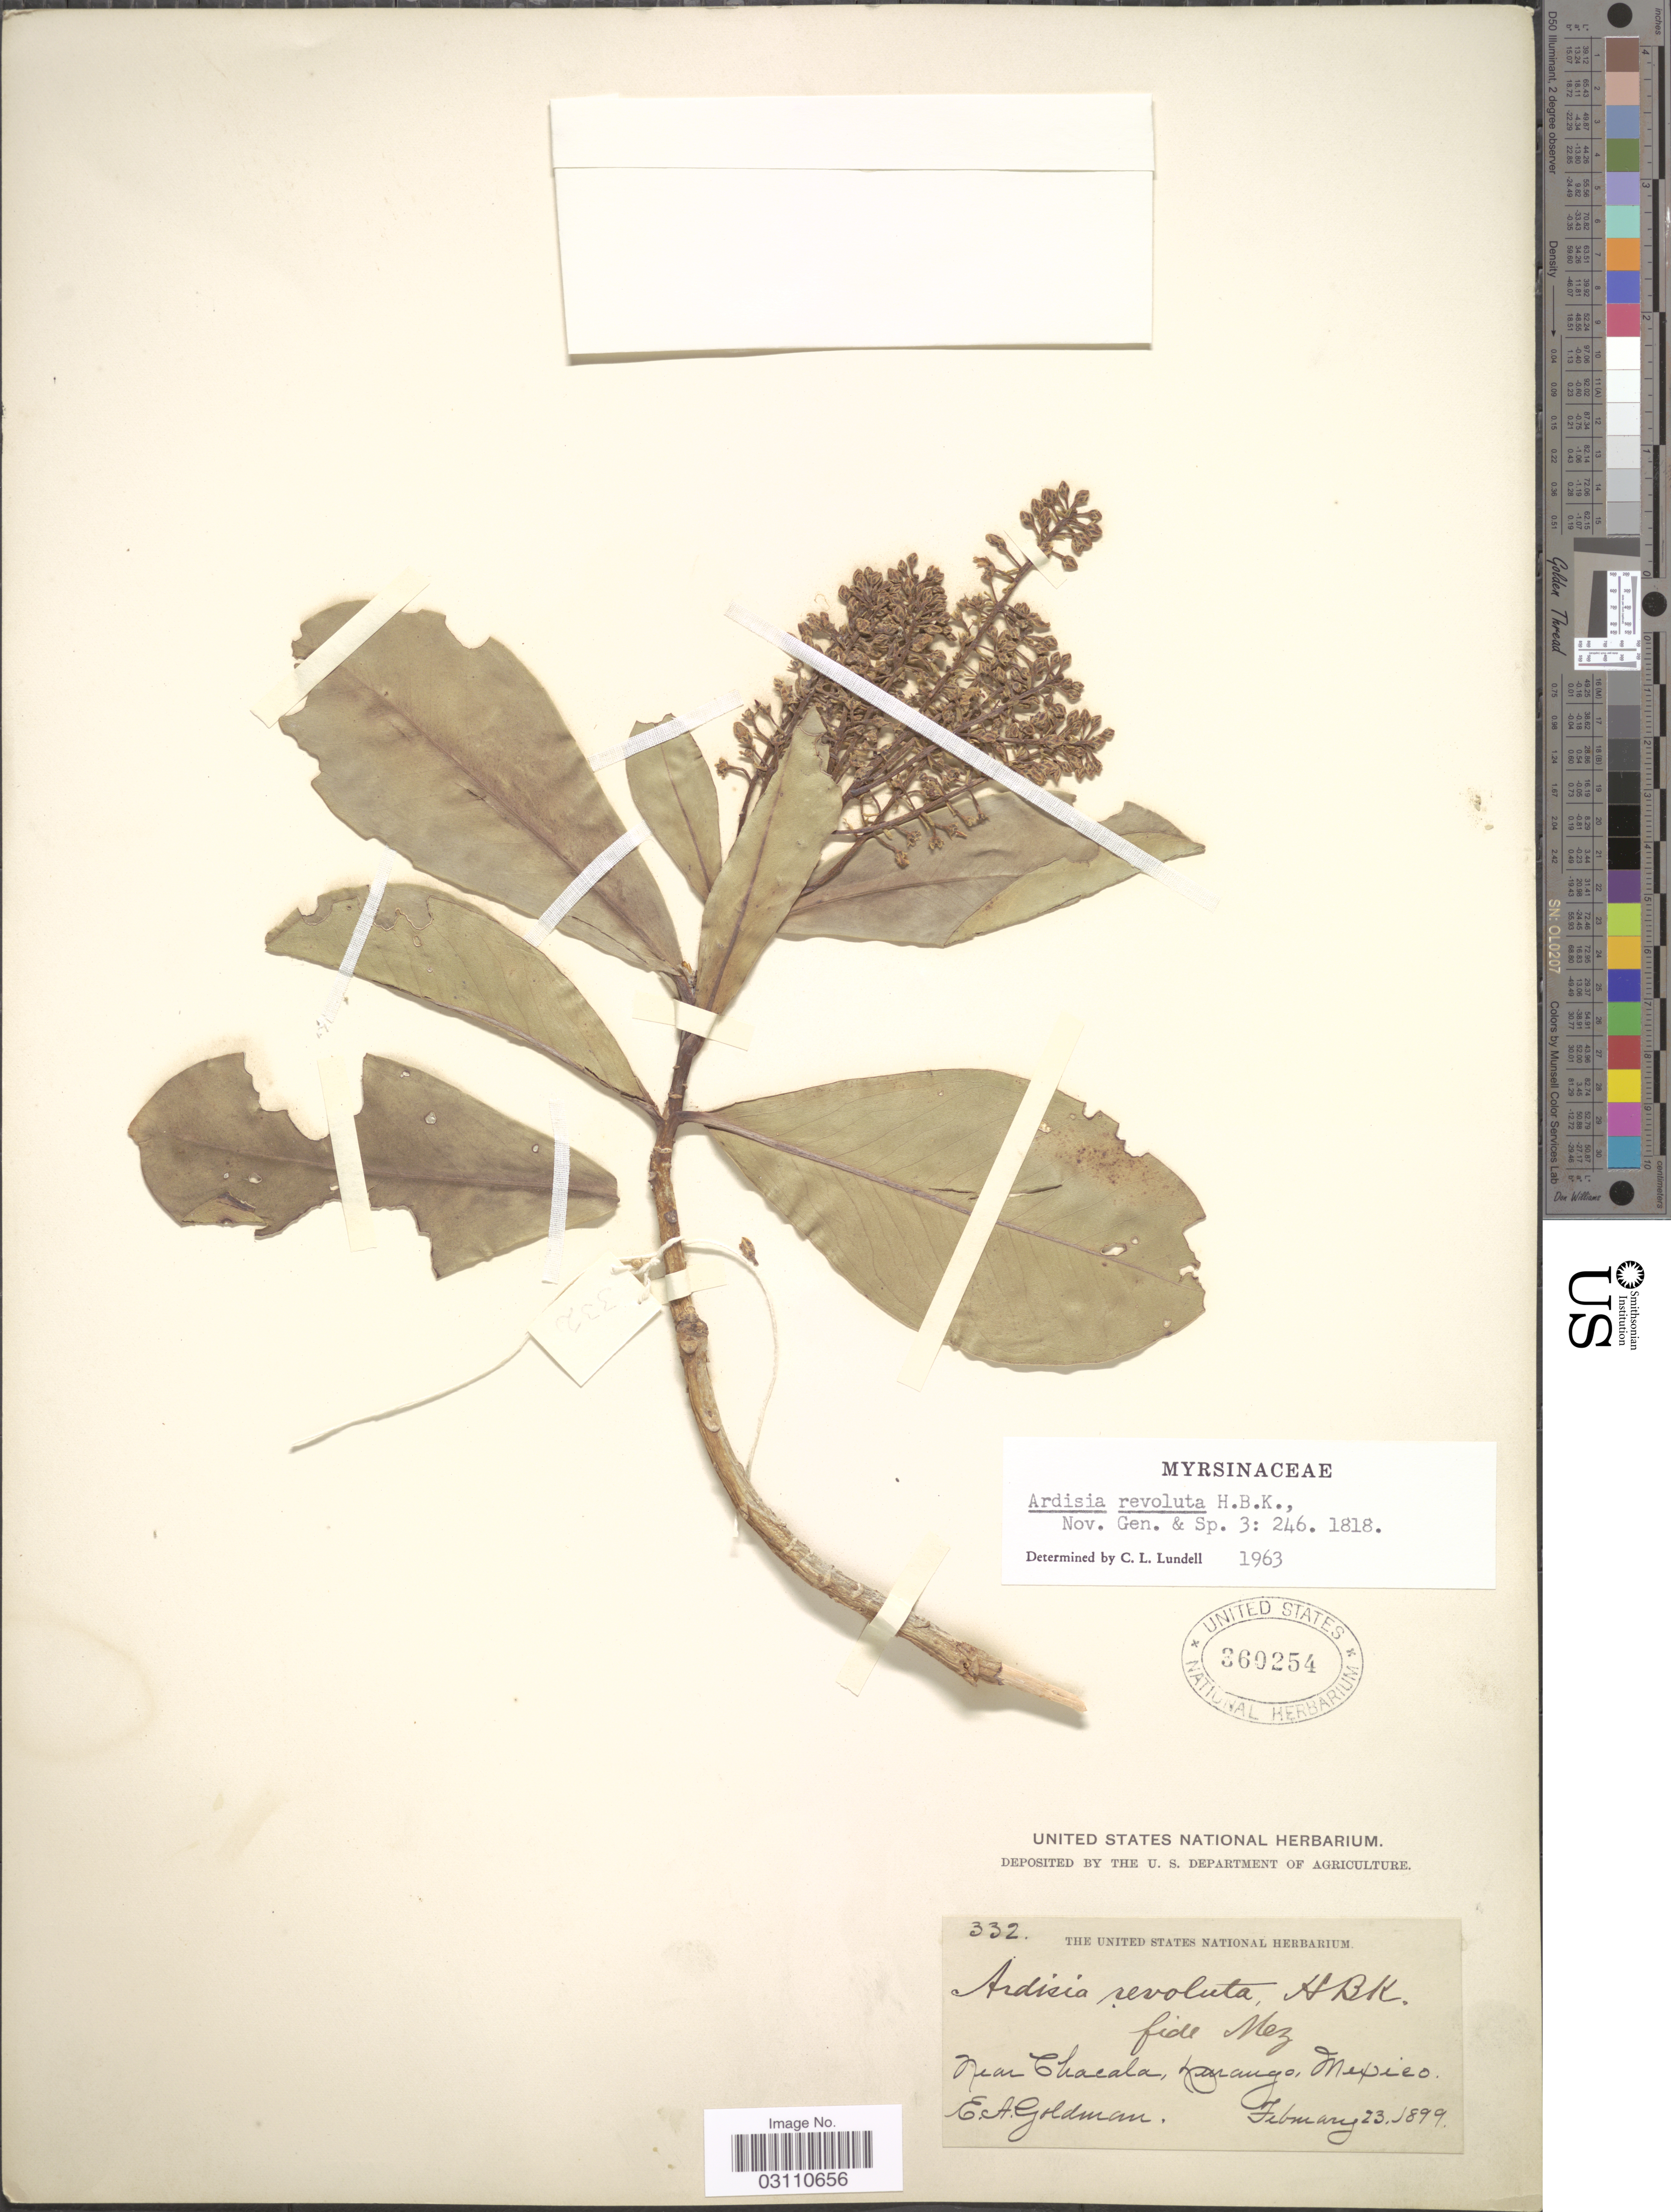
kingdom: Plantae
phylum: Tracheophyta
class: Magnoliopsida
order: Ericales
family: Primulaceae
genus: Ardisia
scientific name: Ardisia revoluta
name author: Kunth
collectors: E. A. Goldman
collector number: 332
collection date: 1899-02-23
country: Mexico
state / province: Durango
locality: Near Chacala.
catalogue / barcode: US 360254